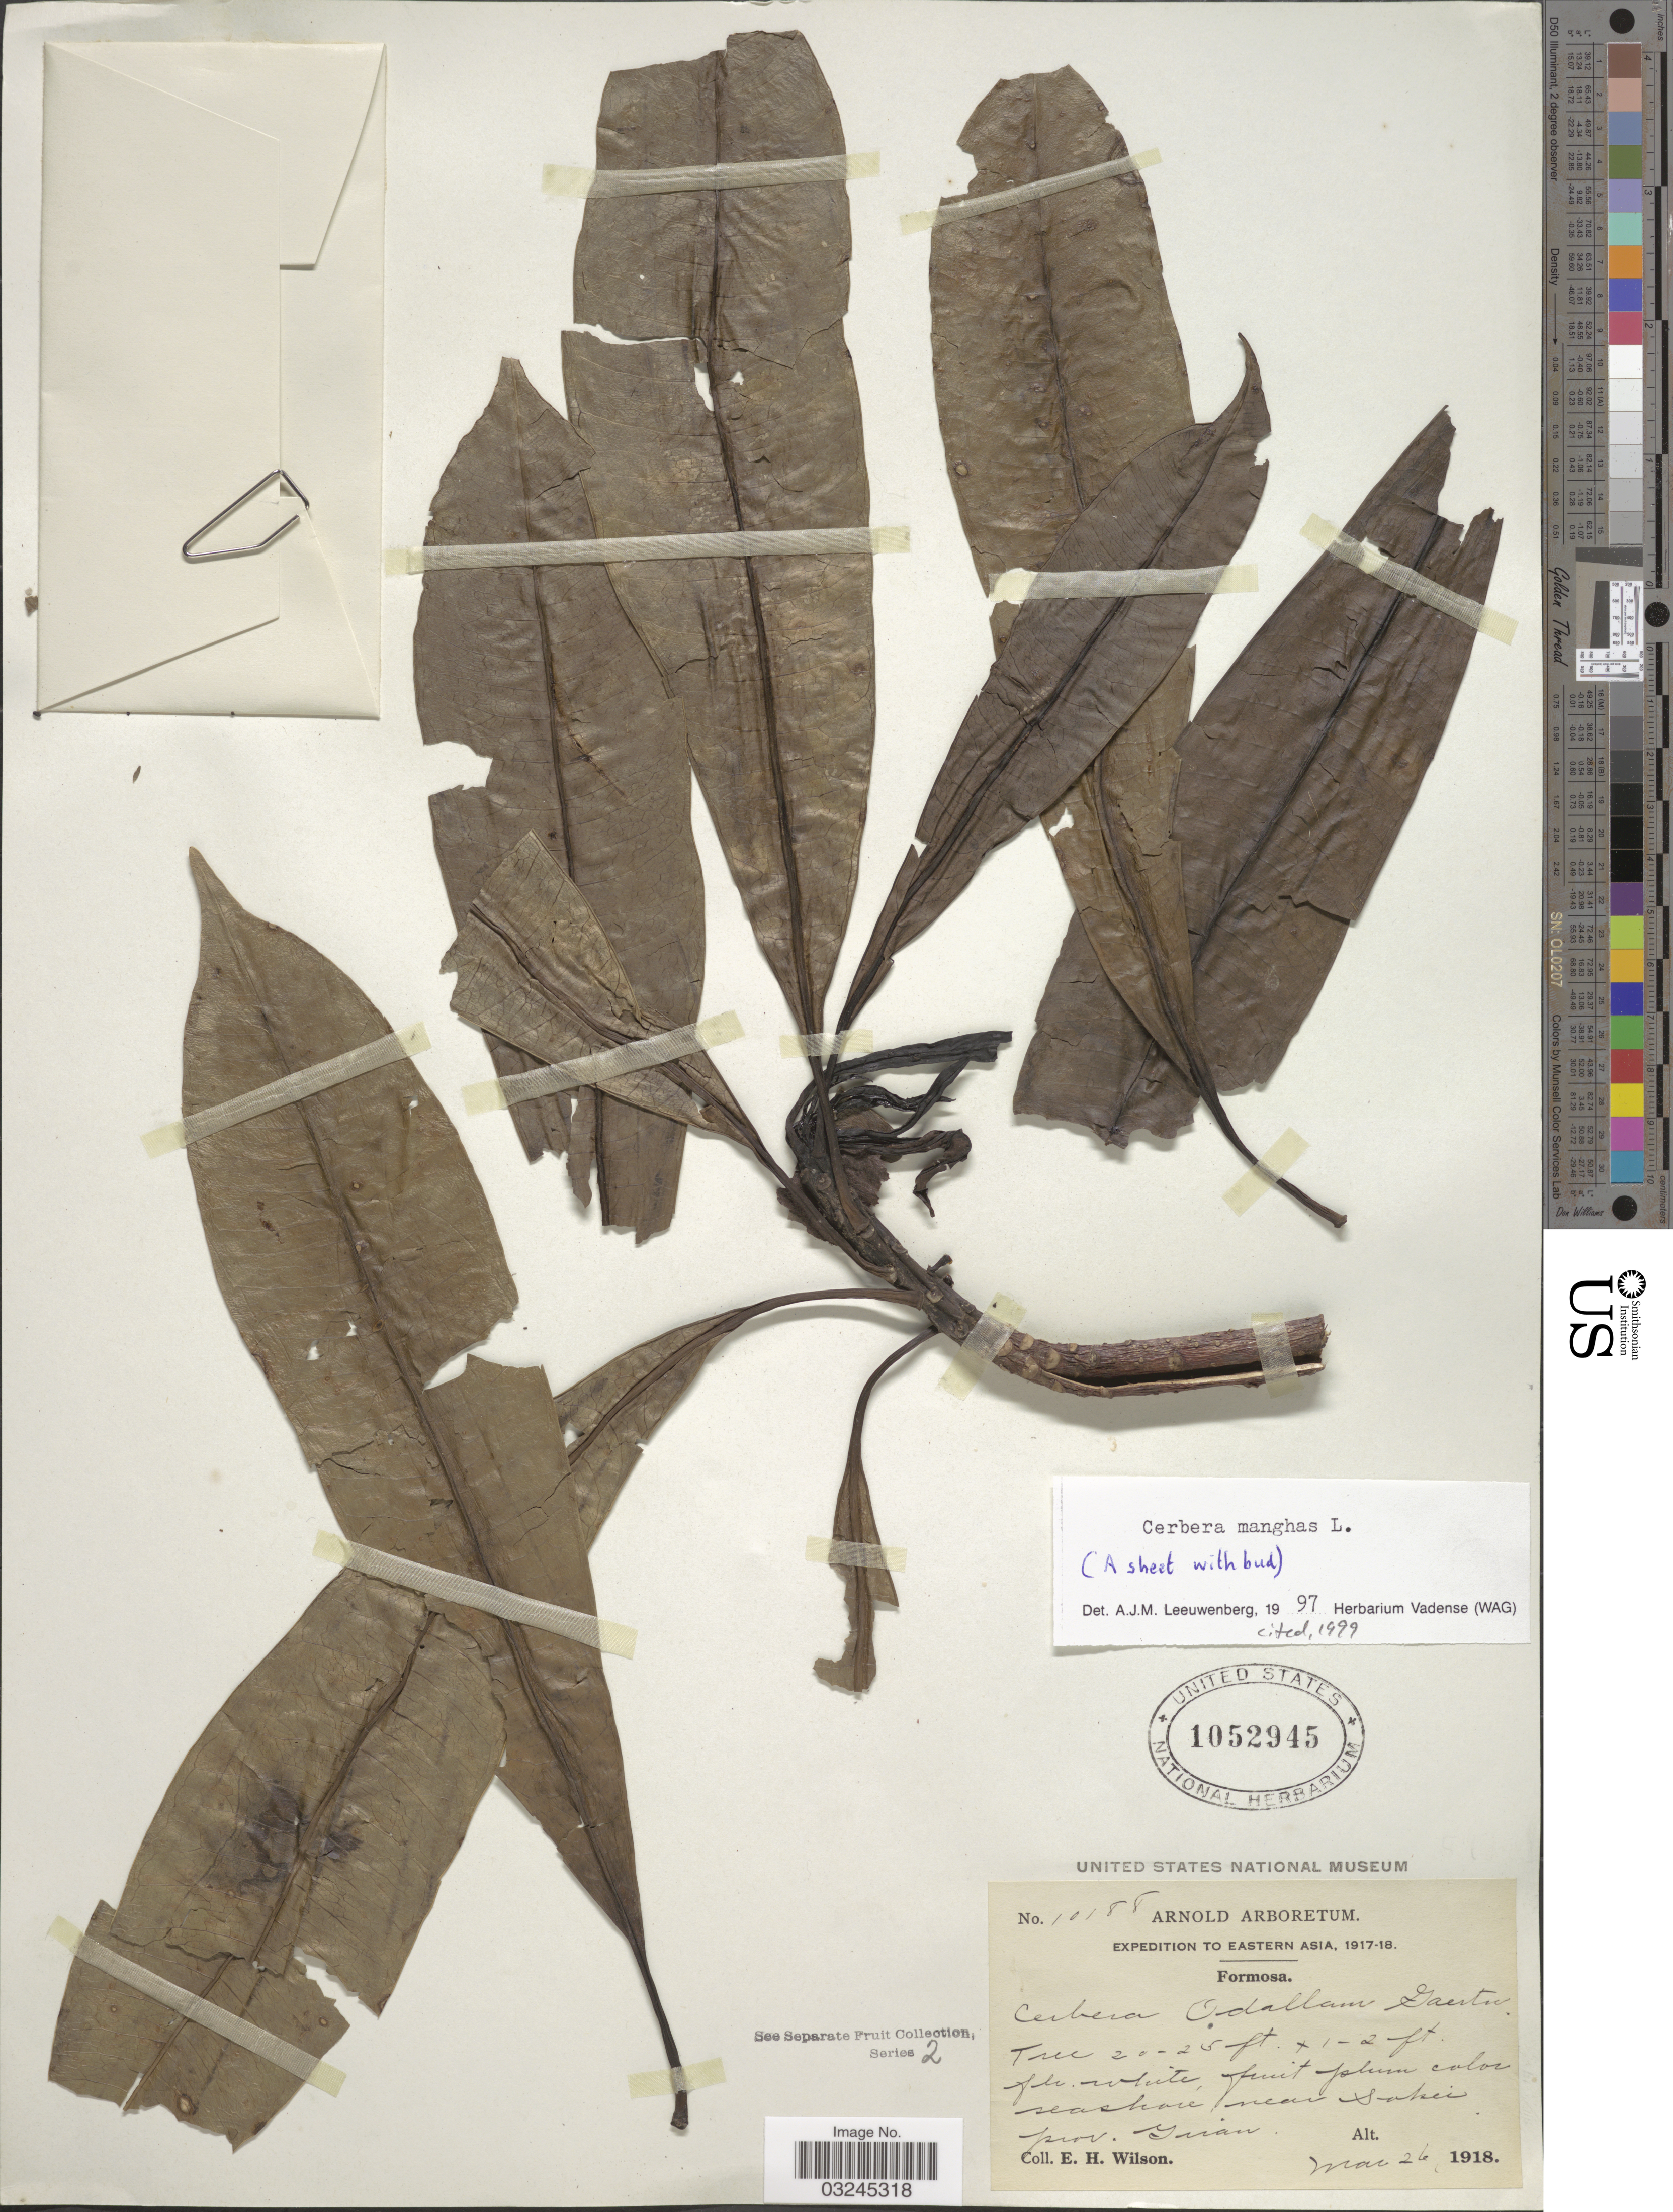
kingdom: Plantae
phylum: Tracheophyta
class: Magnoliopsida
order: Gentianales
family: Apocynaceae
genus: Cerbera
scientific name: Cerbera manghas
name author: L.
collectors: E. Wilson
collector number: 10188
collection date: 1918-03-26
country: Taiwan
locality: Eastern Asia. Formosa. Near Sokei. Prov. Giran.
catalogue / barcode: US 1052945